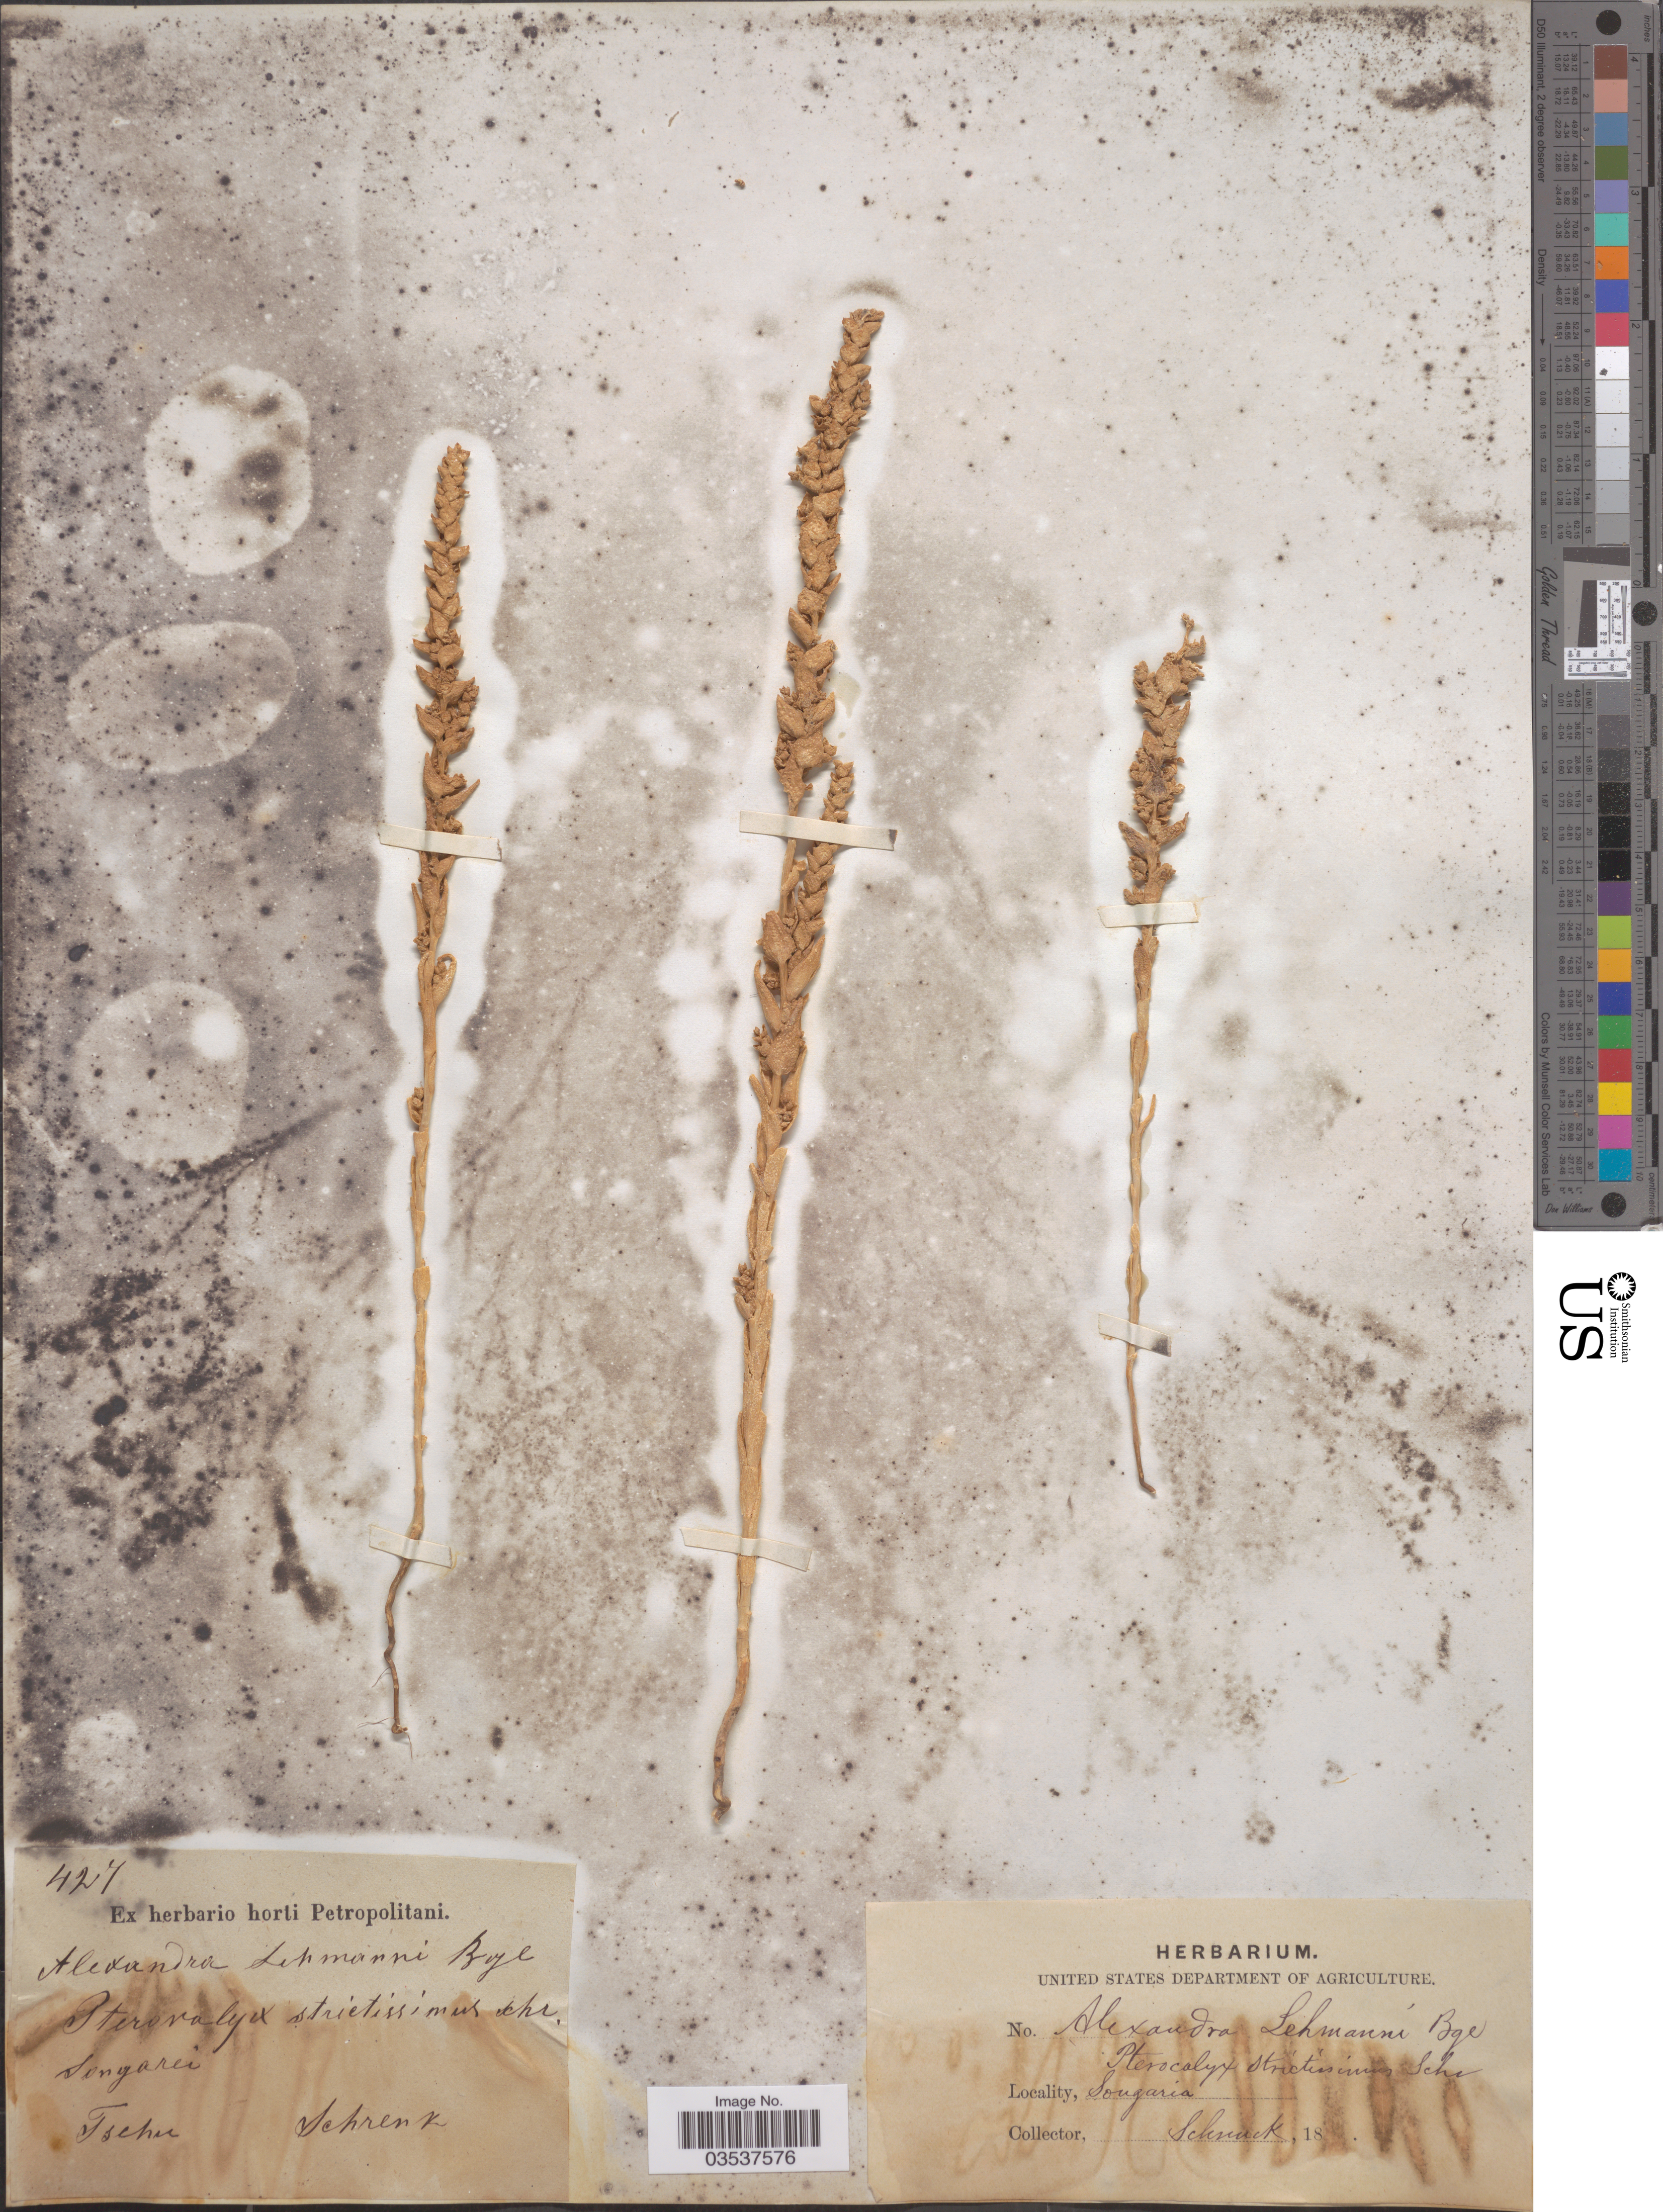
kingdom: Plantae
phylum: Tracheophyta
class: Magnoliopsida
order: Caryophyllales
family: Amaranthaceae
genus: Suaeda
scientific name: Suaeda lehmannii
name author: (Bunge) Kapralov et al.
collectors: A.G. Schrenk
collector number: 427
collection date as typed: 18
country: Kazakhstan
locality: Songaria. Tschu.